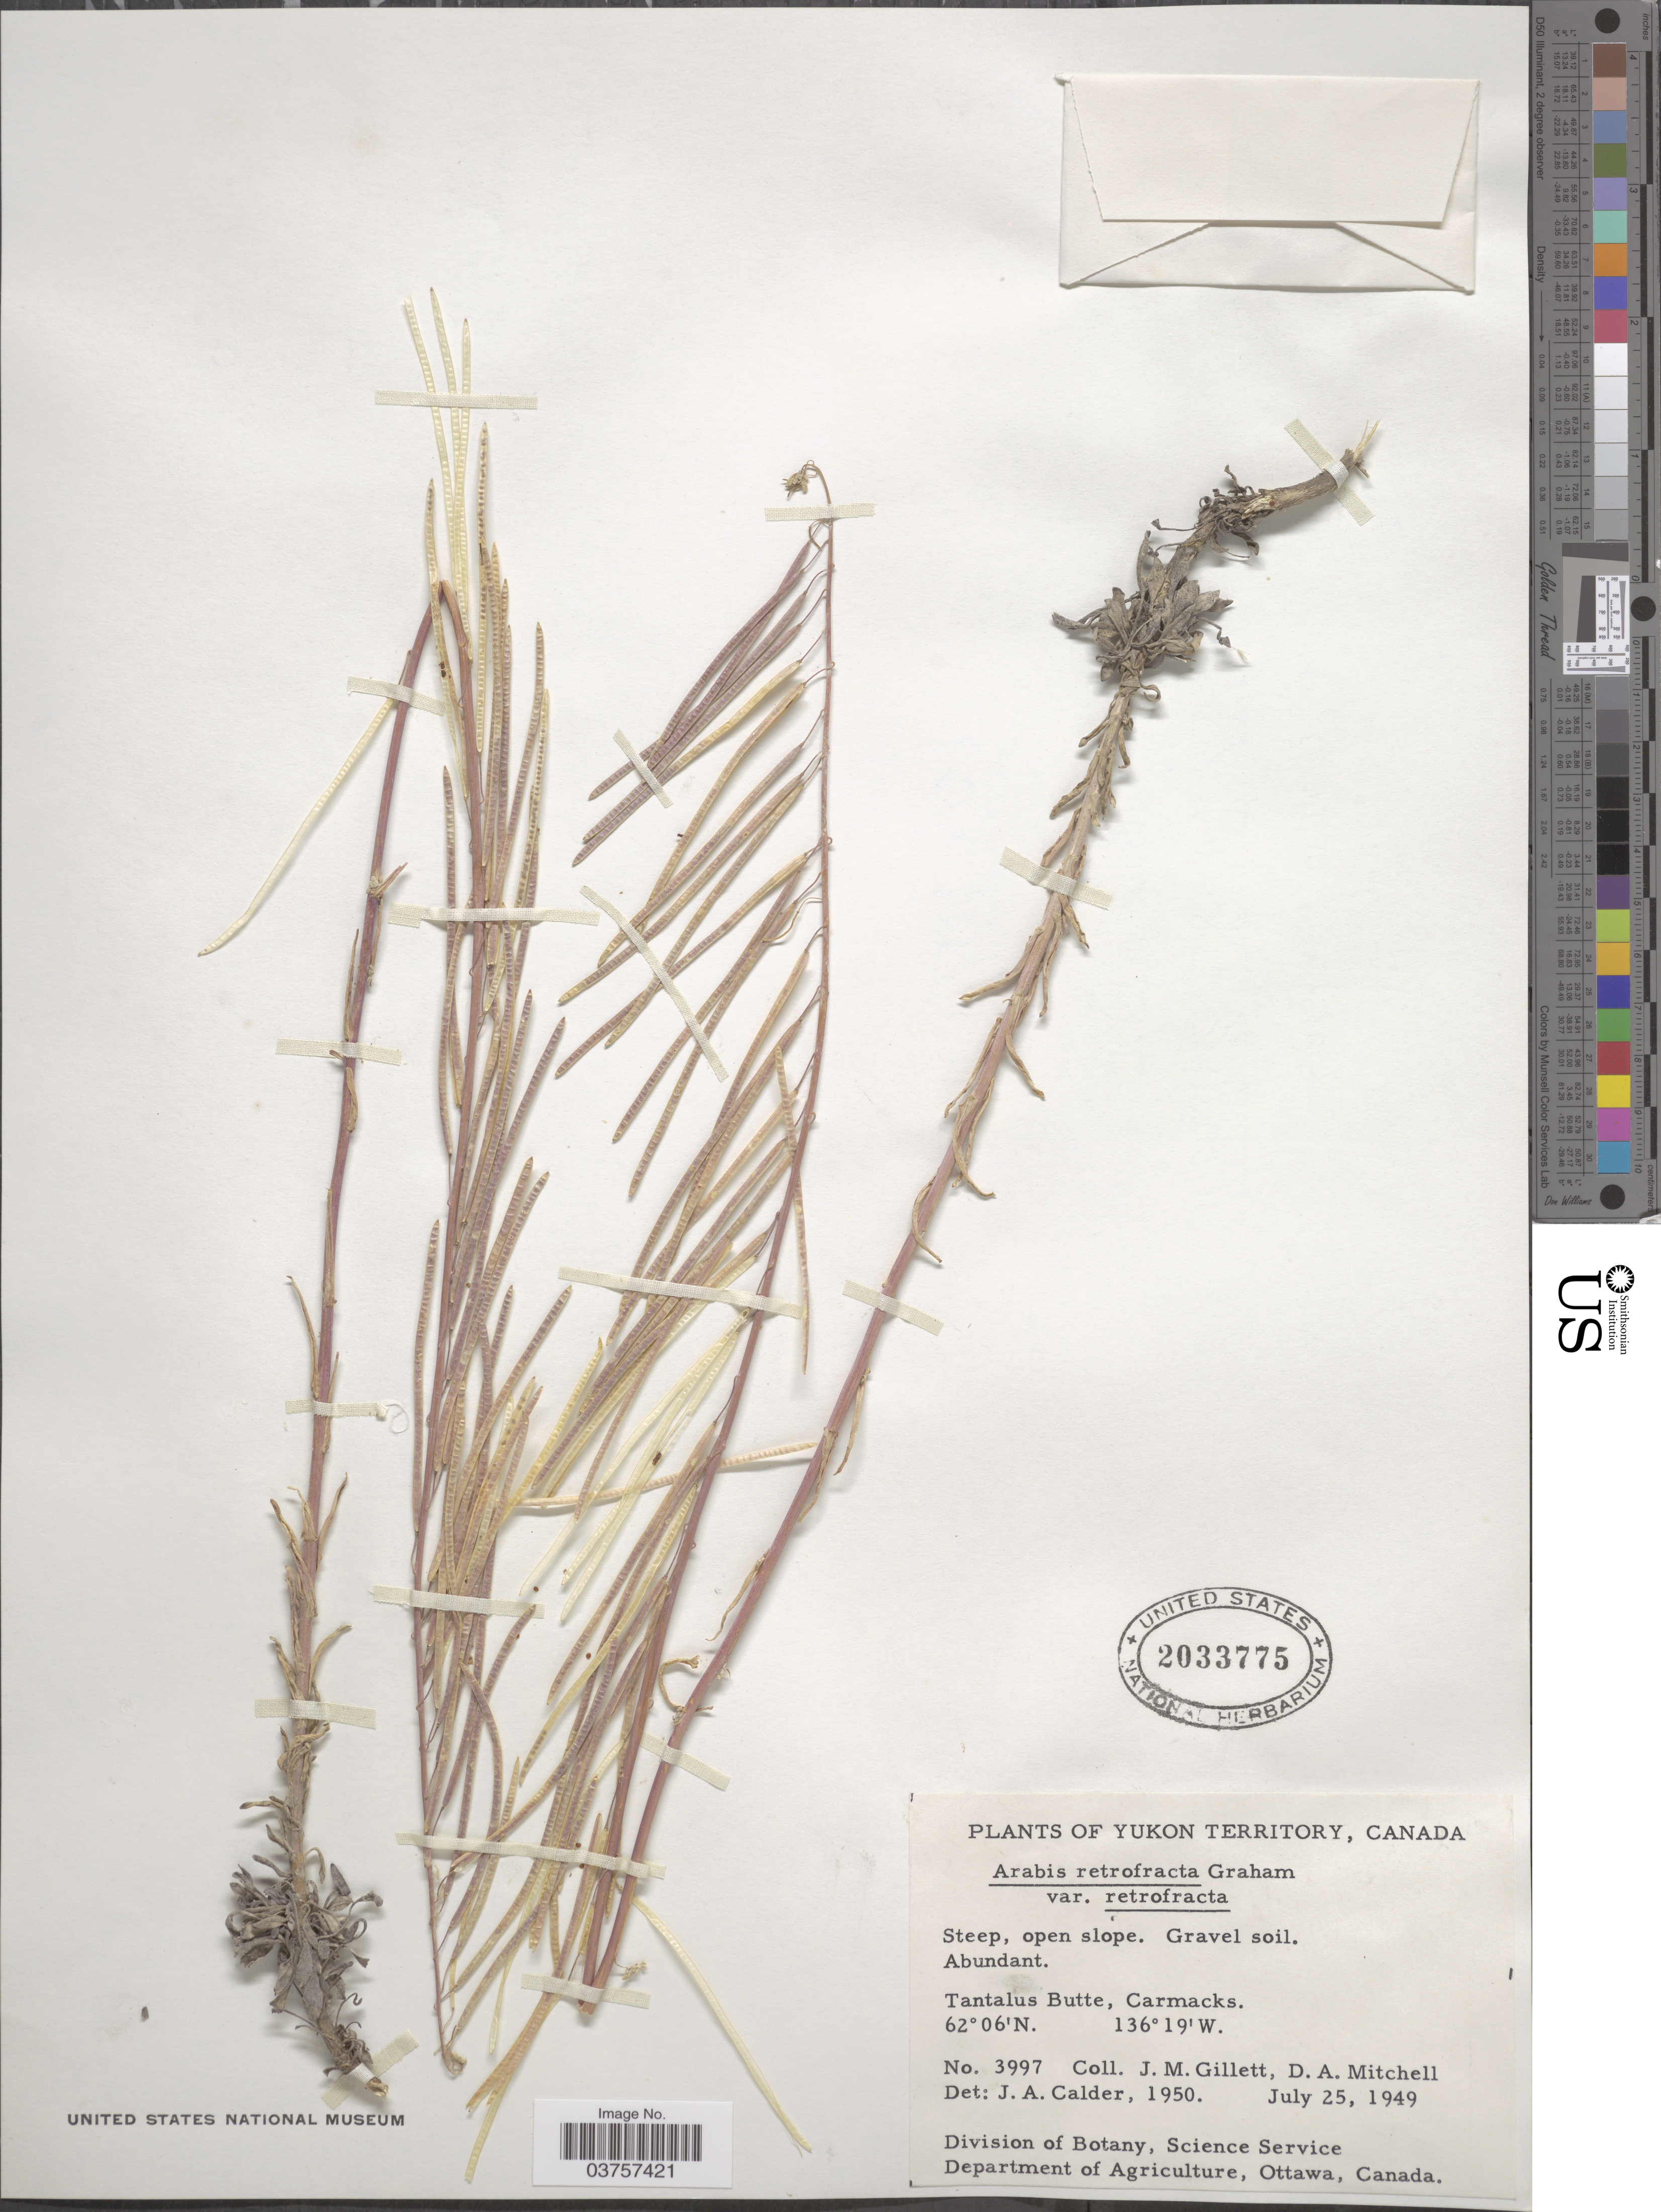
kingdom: Plantae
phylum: Tracheophyta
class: Magnoliopsida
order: Brassicales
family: Brassicaceae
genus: Arabis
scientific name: Arabis holboellii var. collinsii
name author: (Fernald) Rollins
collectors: J. M. Gillett & D. Mitchell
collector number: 3997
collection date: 1949-07-25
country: Canada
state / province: Yukon Territory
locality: Tantalus Butte, Carmacks.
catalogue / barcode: US 2033775